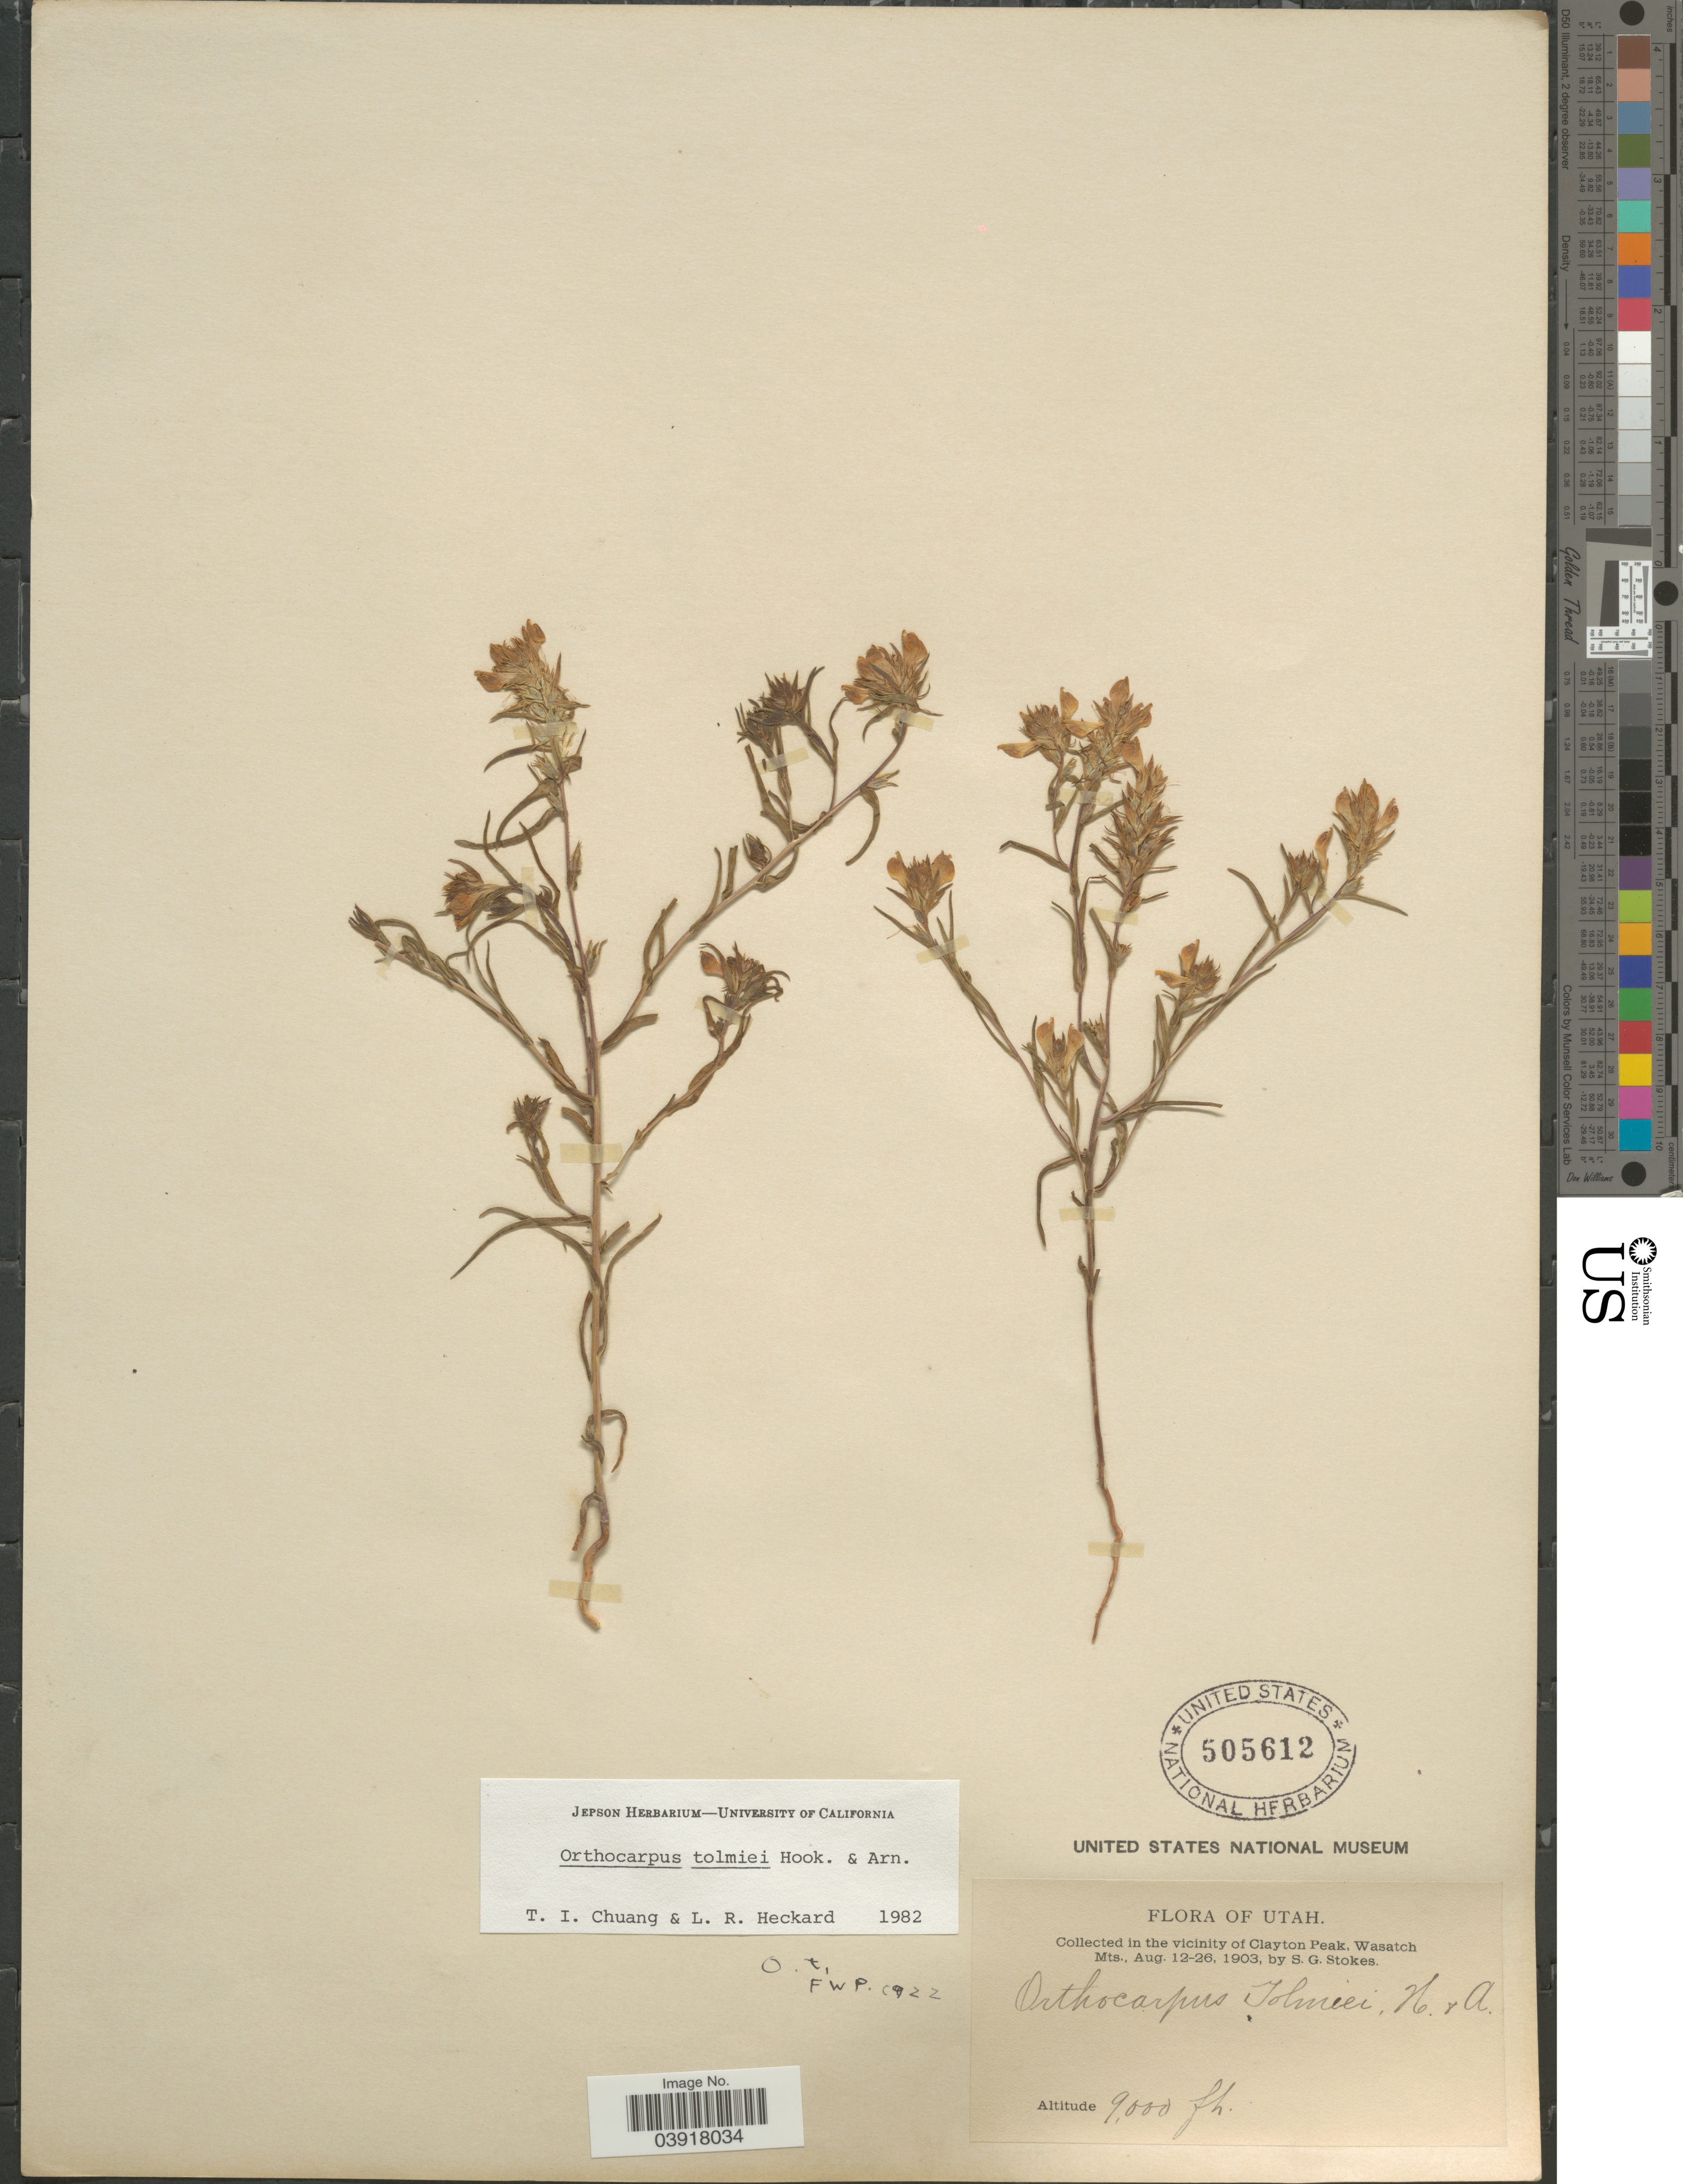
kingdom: Plantae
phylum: Tracheophyta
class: Magnoliopsida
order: Lamiales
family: Orobanchaceae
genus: Orthocarpus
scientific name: Orthocarpus tolmiei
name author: Hook. & Arn.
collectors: S. G. Stokes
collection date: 1903-08-12/1903-08-26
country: United States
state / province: Utah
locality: In the vicinity of Clayton Peak, Wasatch Mts.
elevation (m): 2743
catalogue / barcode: US 505612